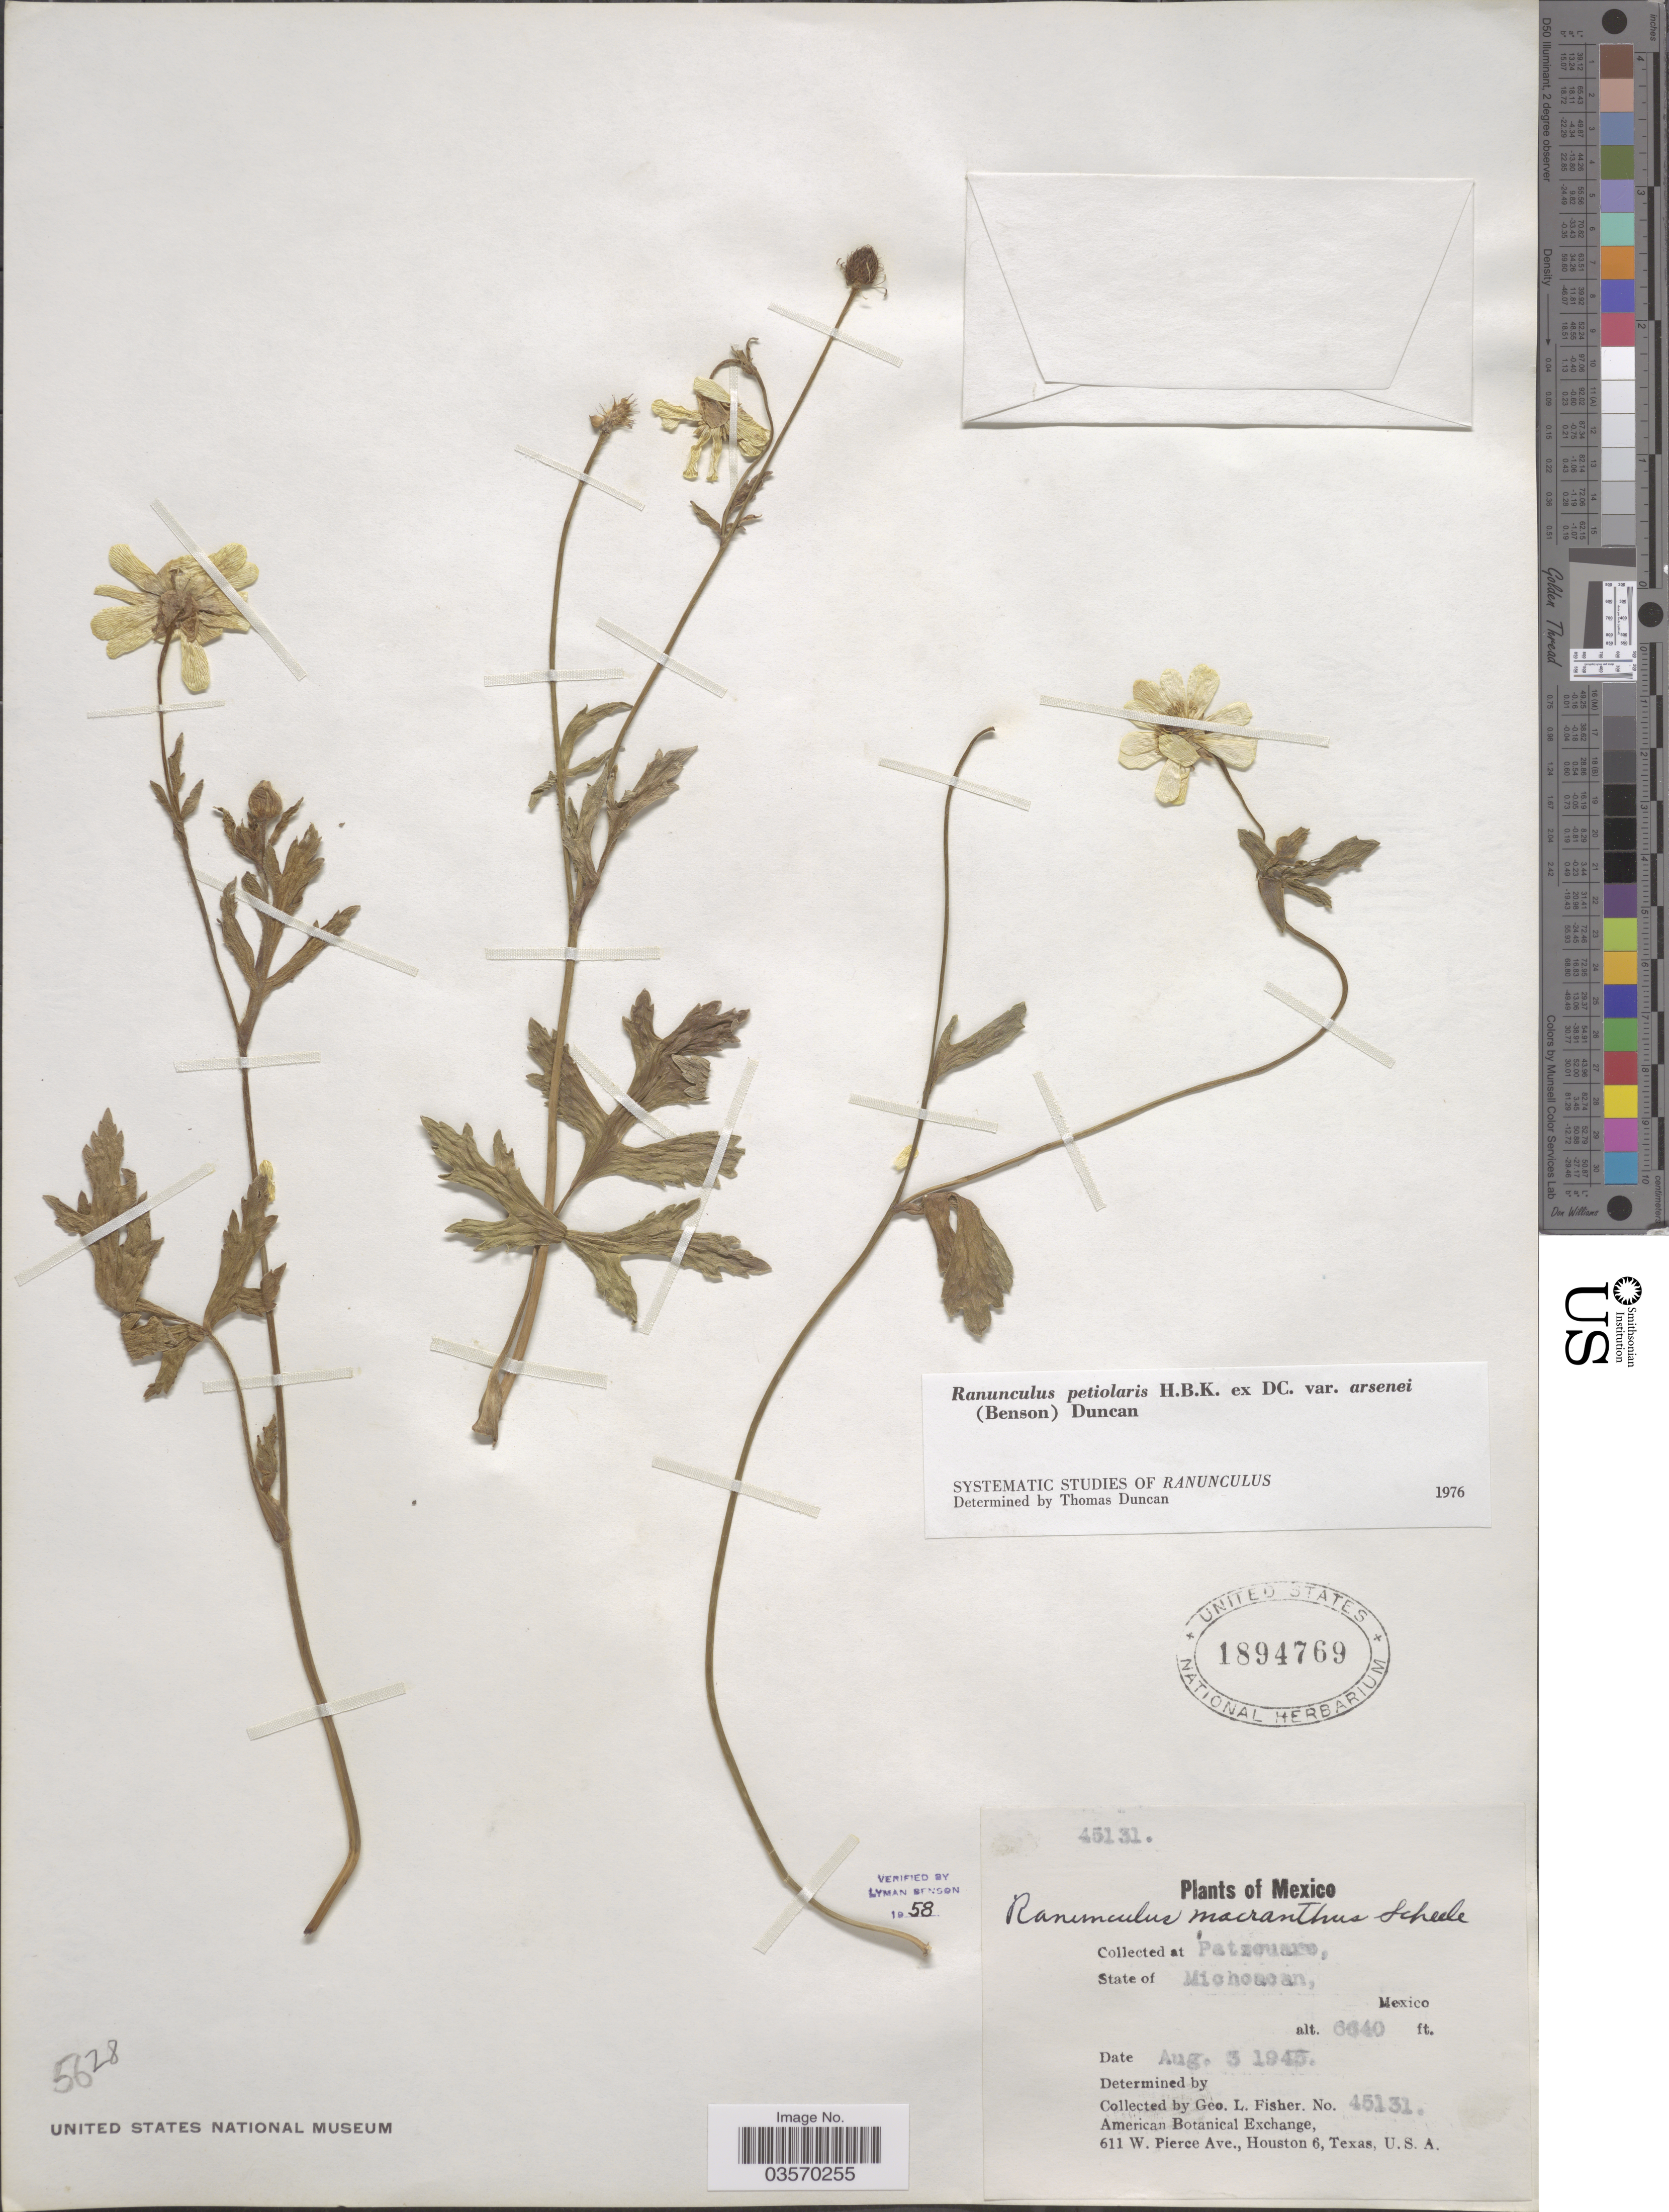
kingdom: Plantae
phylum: Tracheophyta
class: Magnoliopsida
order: Ranunculales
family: Ranunculaceae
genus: Ranunculus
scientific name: Ranunculus petiolaris var. arsenei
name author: (L.D. Benson) Duncan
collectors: G. L. Fisher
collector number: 45131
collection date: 1945-08-03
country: Mexico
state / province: Michoacán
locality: Patzcuaro.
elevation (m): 2024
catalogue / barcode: US 1894769